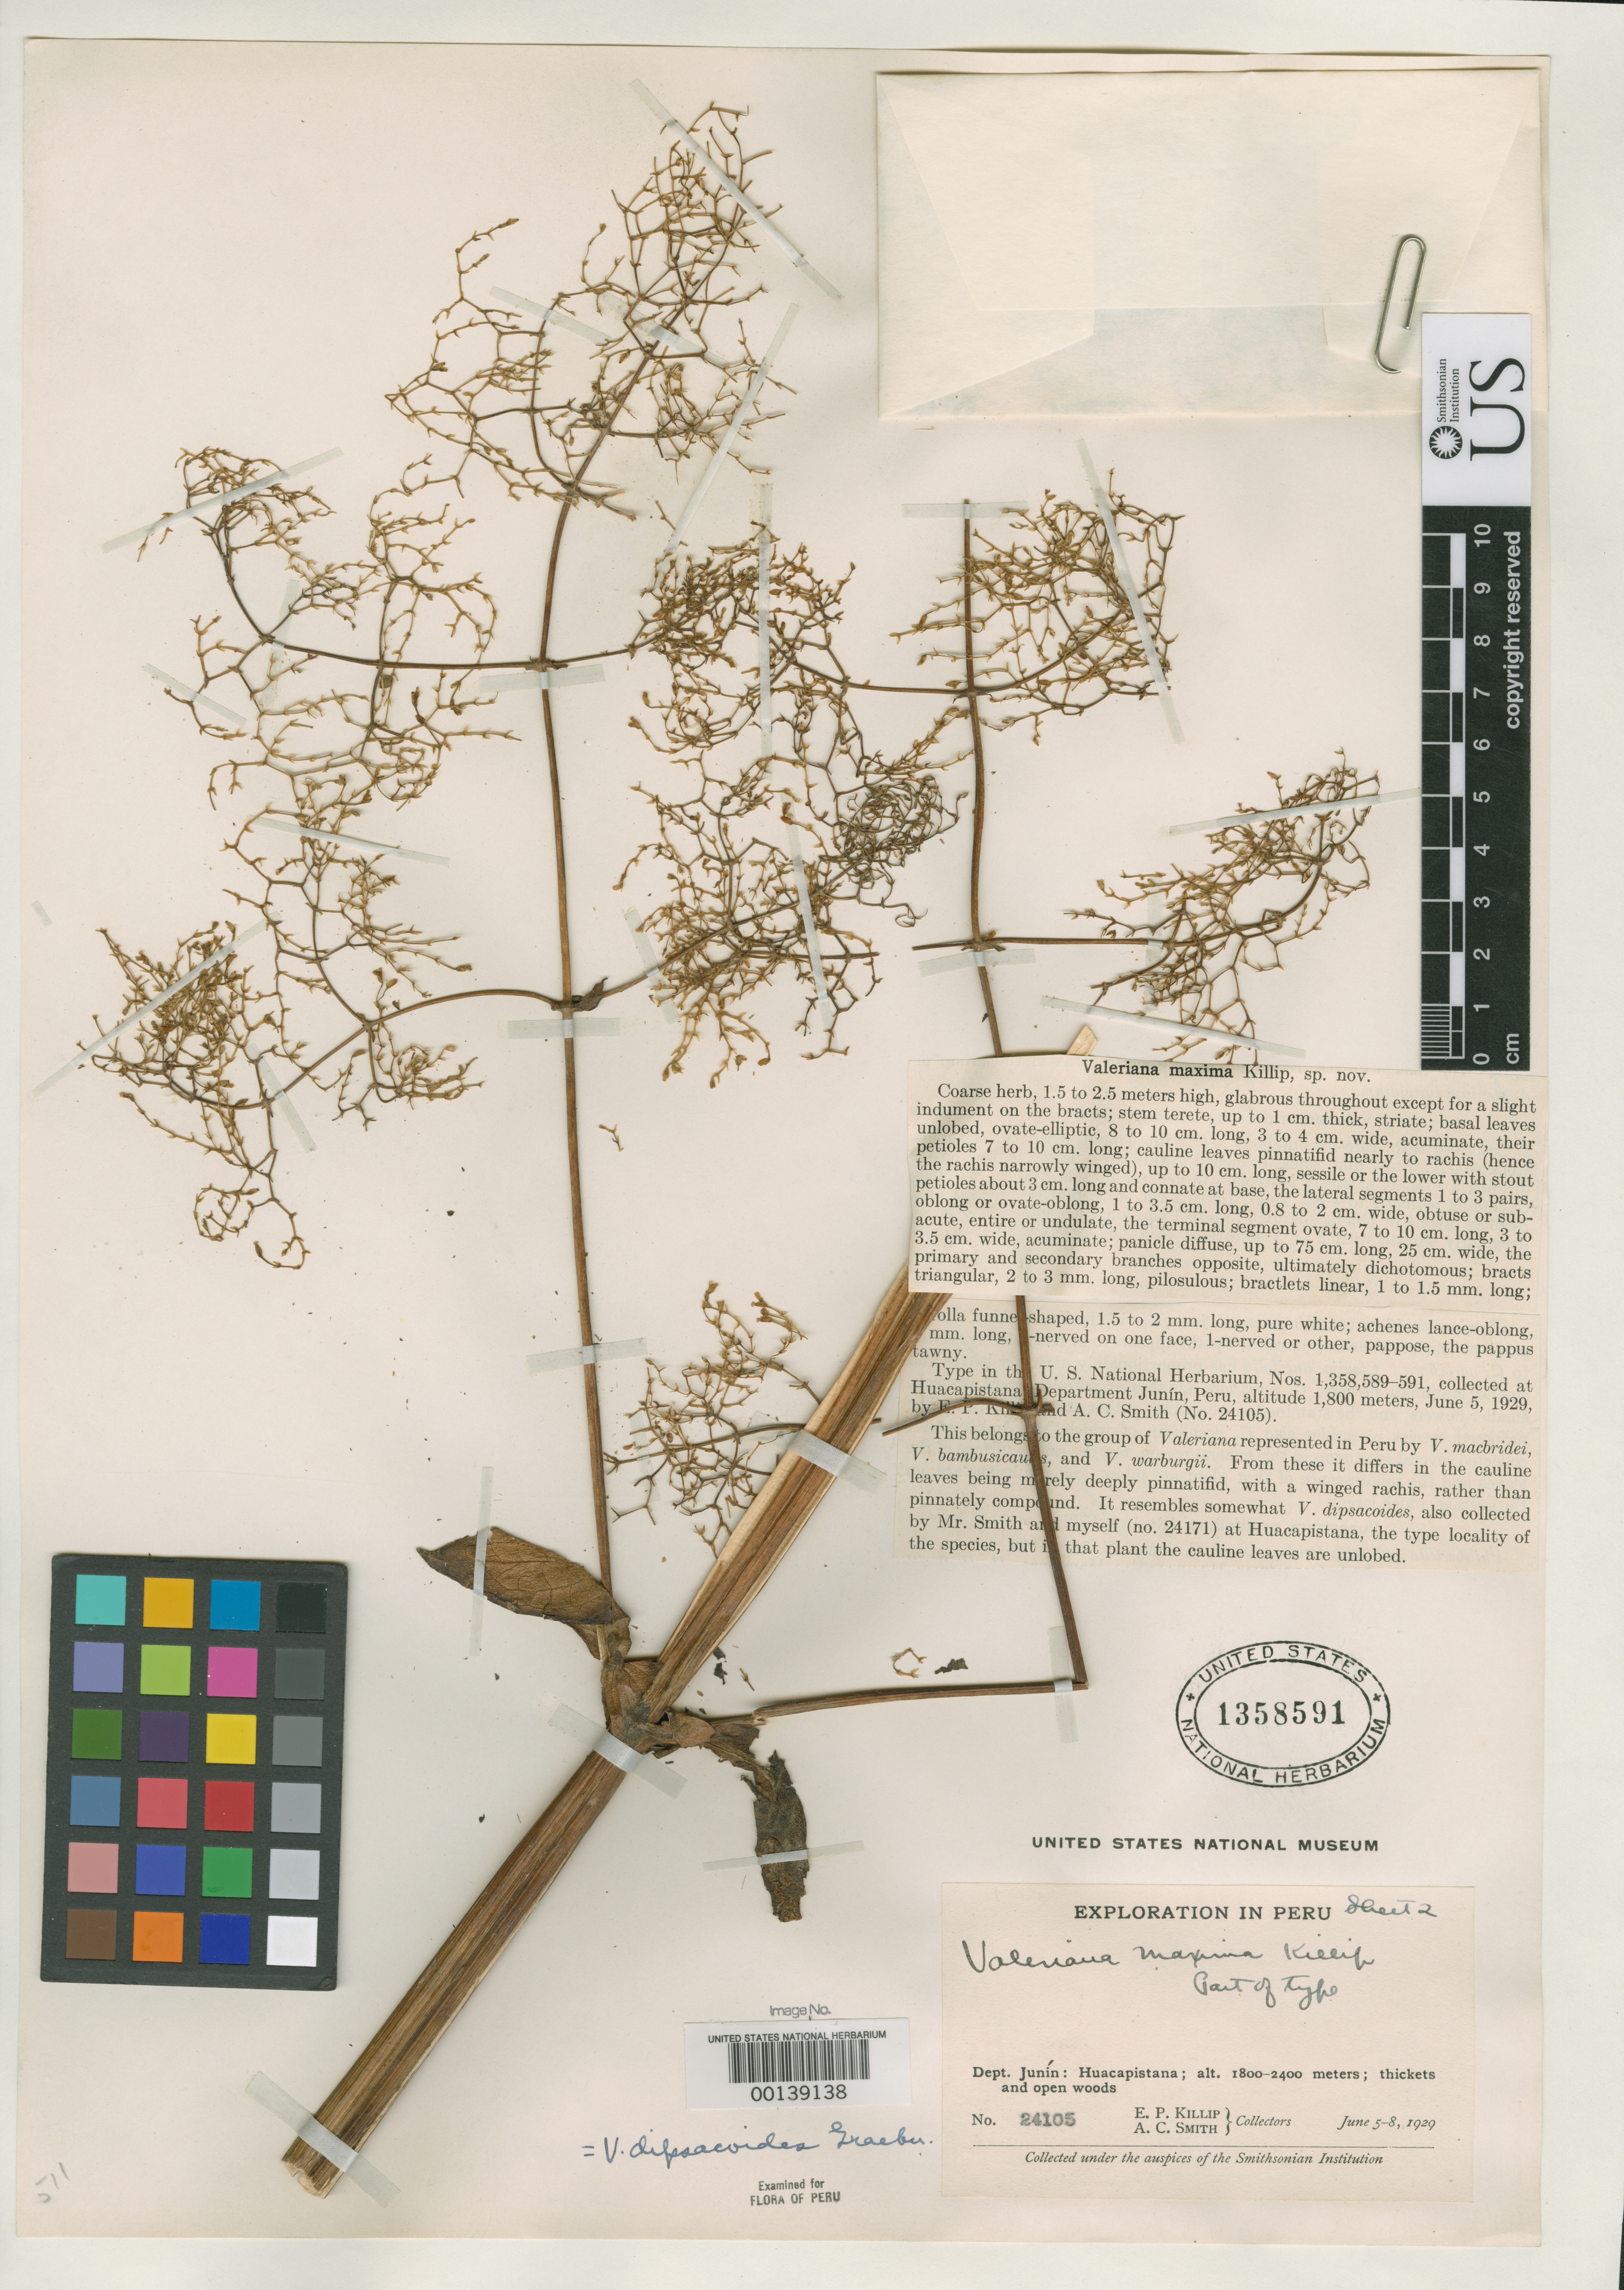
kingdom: Plantae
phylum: Tracheophyta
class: Magnoliopsida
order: Dipsacales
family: Caprifoliaceae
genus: Valeriana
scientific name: Valeriana maxima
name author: Killip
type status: Holotype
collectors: E. P. Killip & A. C. Smith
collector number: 24105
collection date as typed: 05 Jun 1929 to 08 Jun 1929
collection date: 1929-06-05/1929-06-08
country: Peru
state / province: Junín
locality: Huacapistara.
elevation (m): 1800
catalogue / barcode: US 1358591